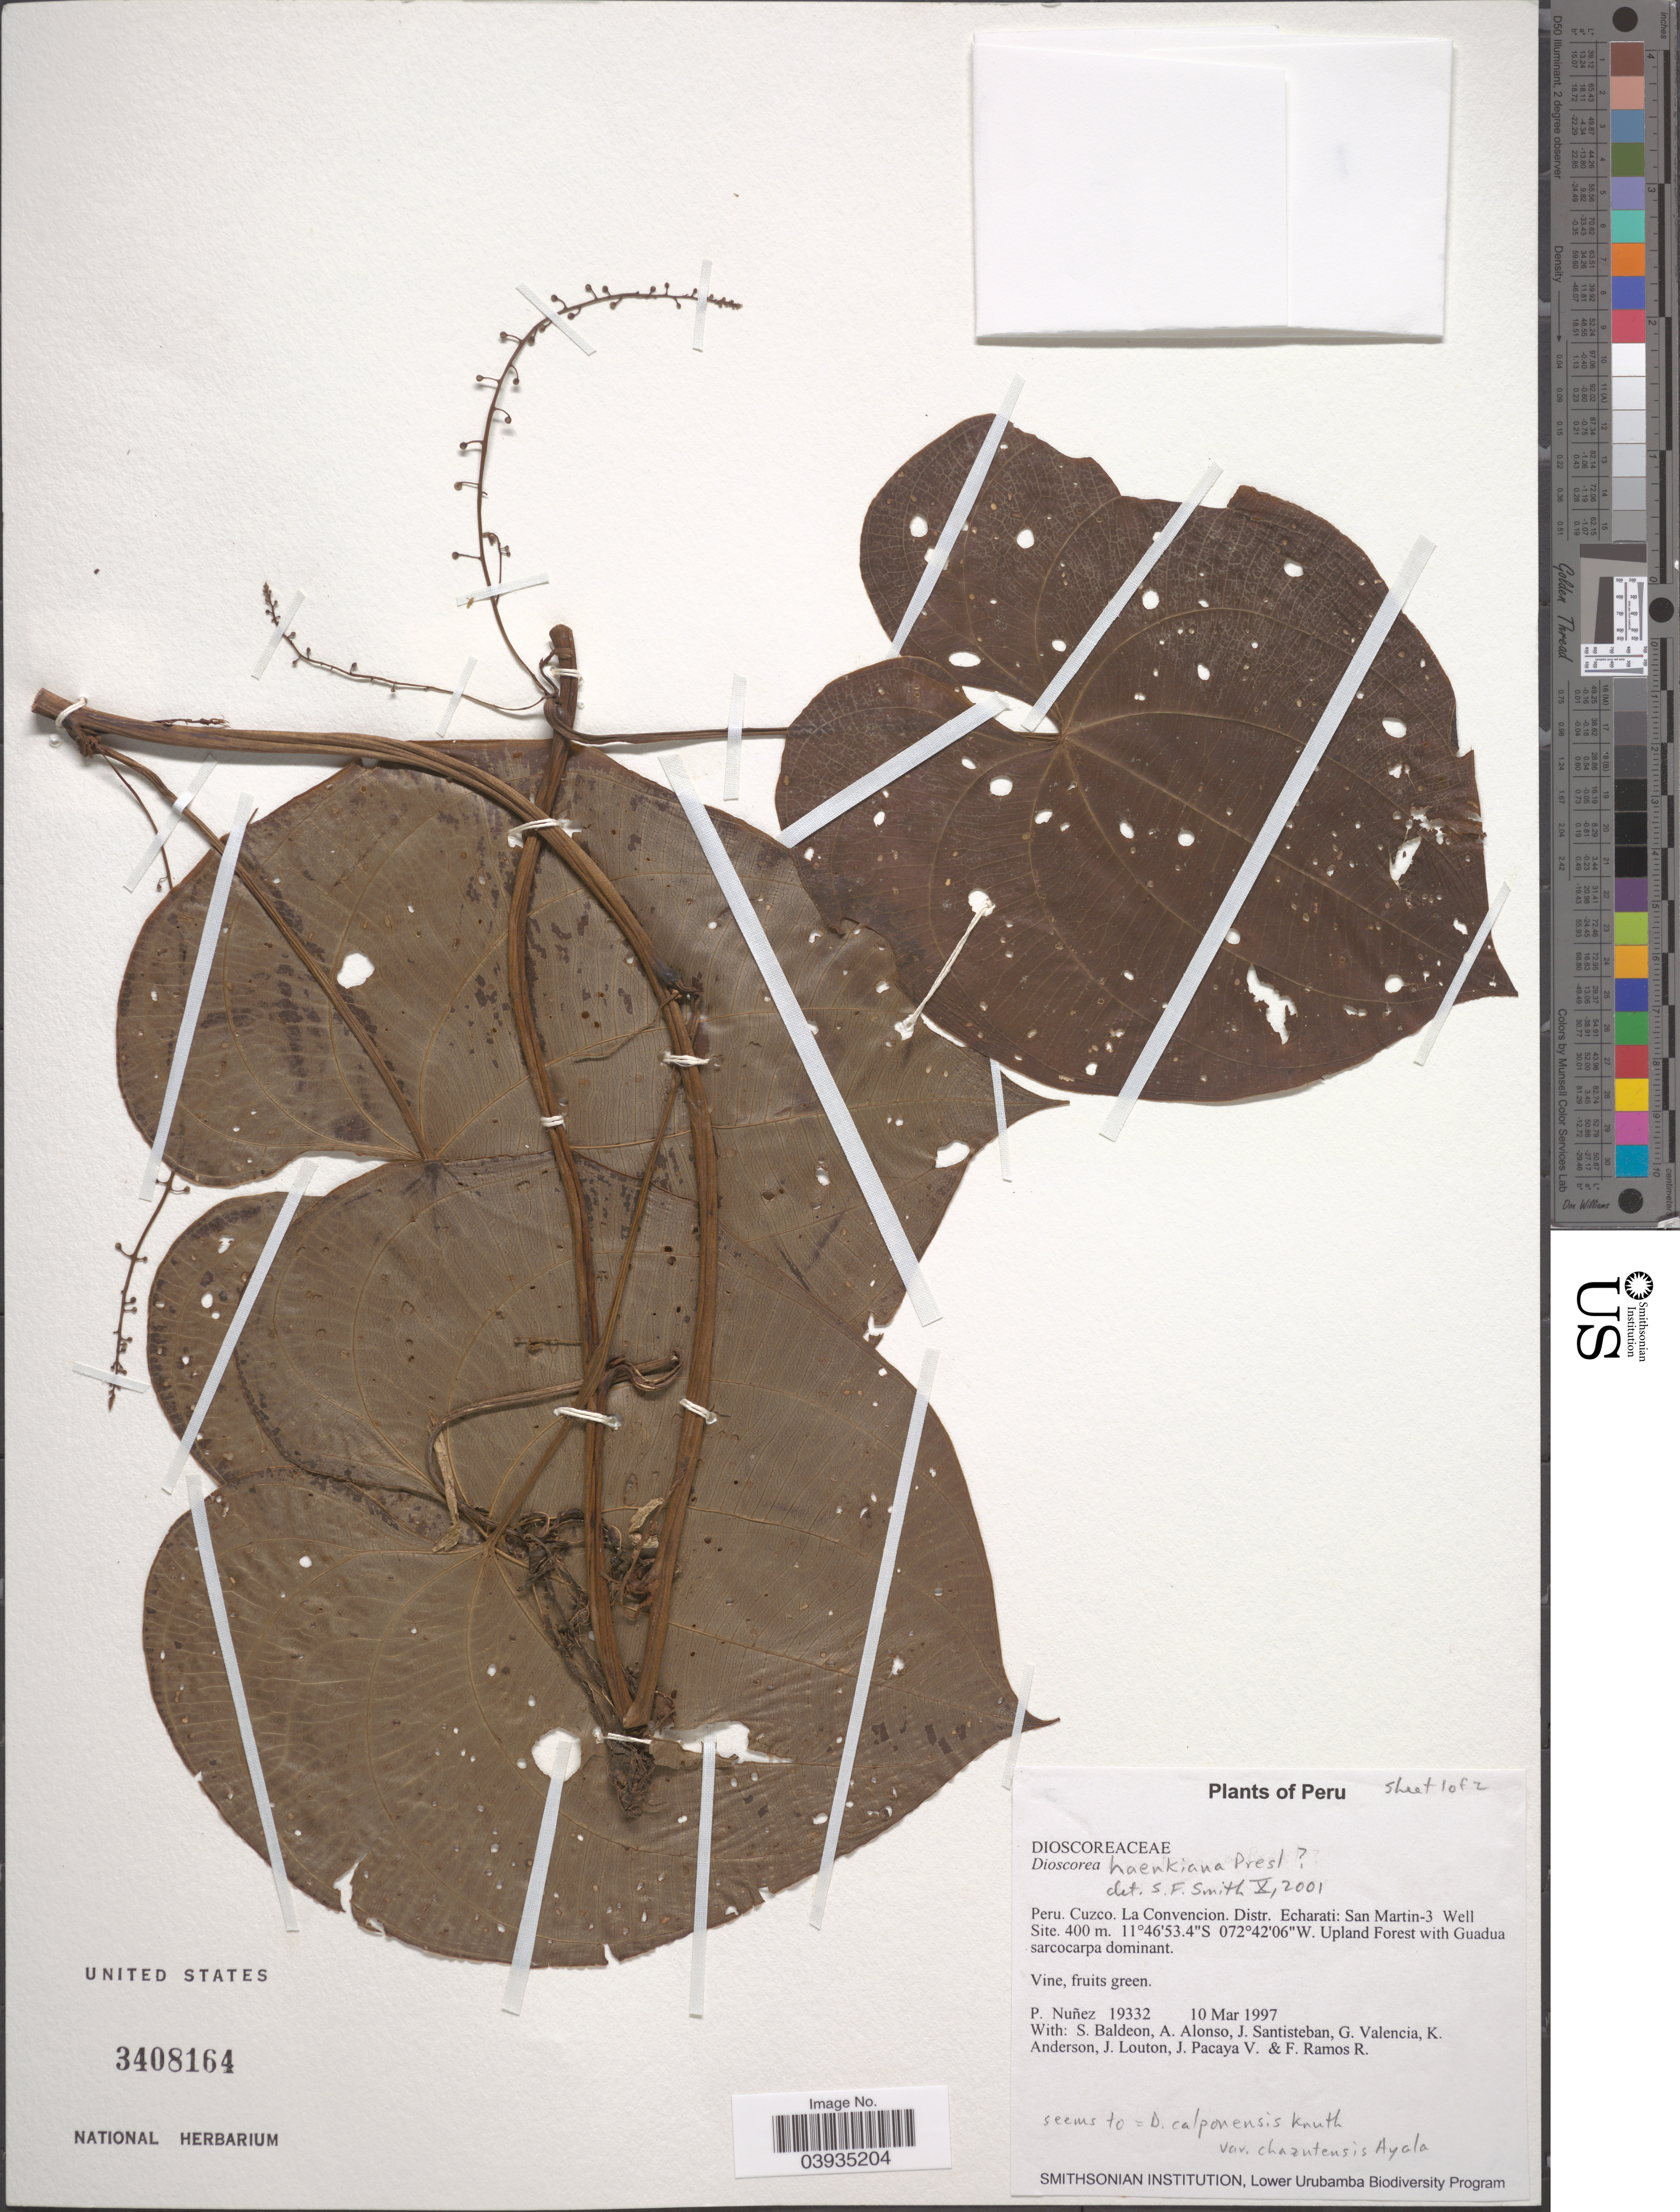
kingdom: Plantae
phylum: Tracheophyta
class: Liliopsida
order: Dioscoreales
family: Dioscoreaceae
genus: Dioscorea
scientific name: Dioscorea haenkeana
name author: C. Presl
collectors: P. Nuñez V., S. Baldeon, A. Alonso, J. Santisteban & et al.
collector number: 19332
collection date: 1997-03-10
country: Peru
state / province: Cusco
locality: Cuzco. La Convencion. Distr. Echarati: San Martin-3 Well Site.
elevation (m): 400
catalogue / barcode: US 3408164